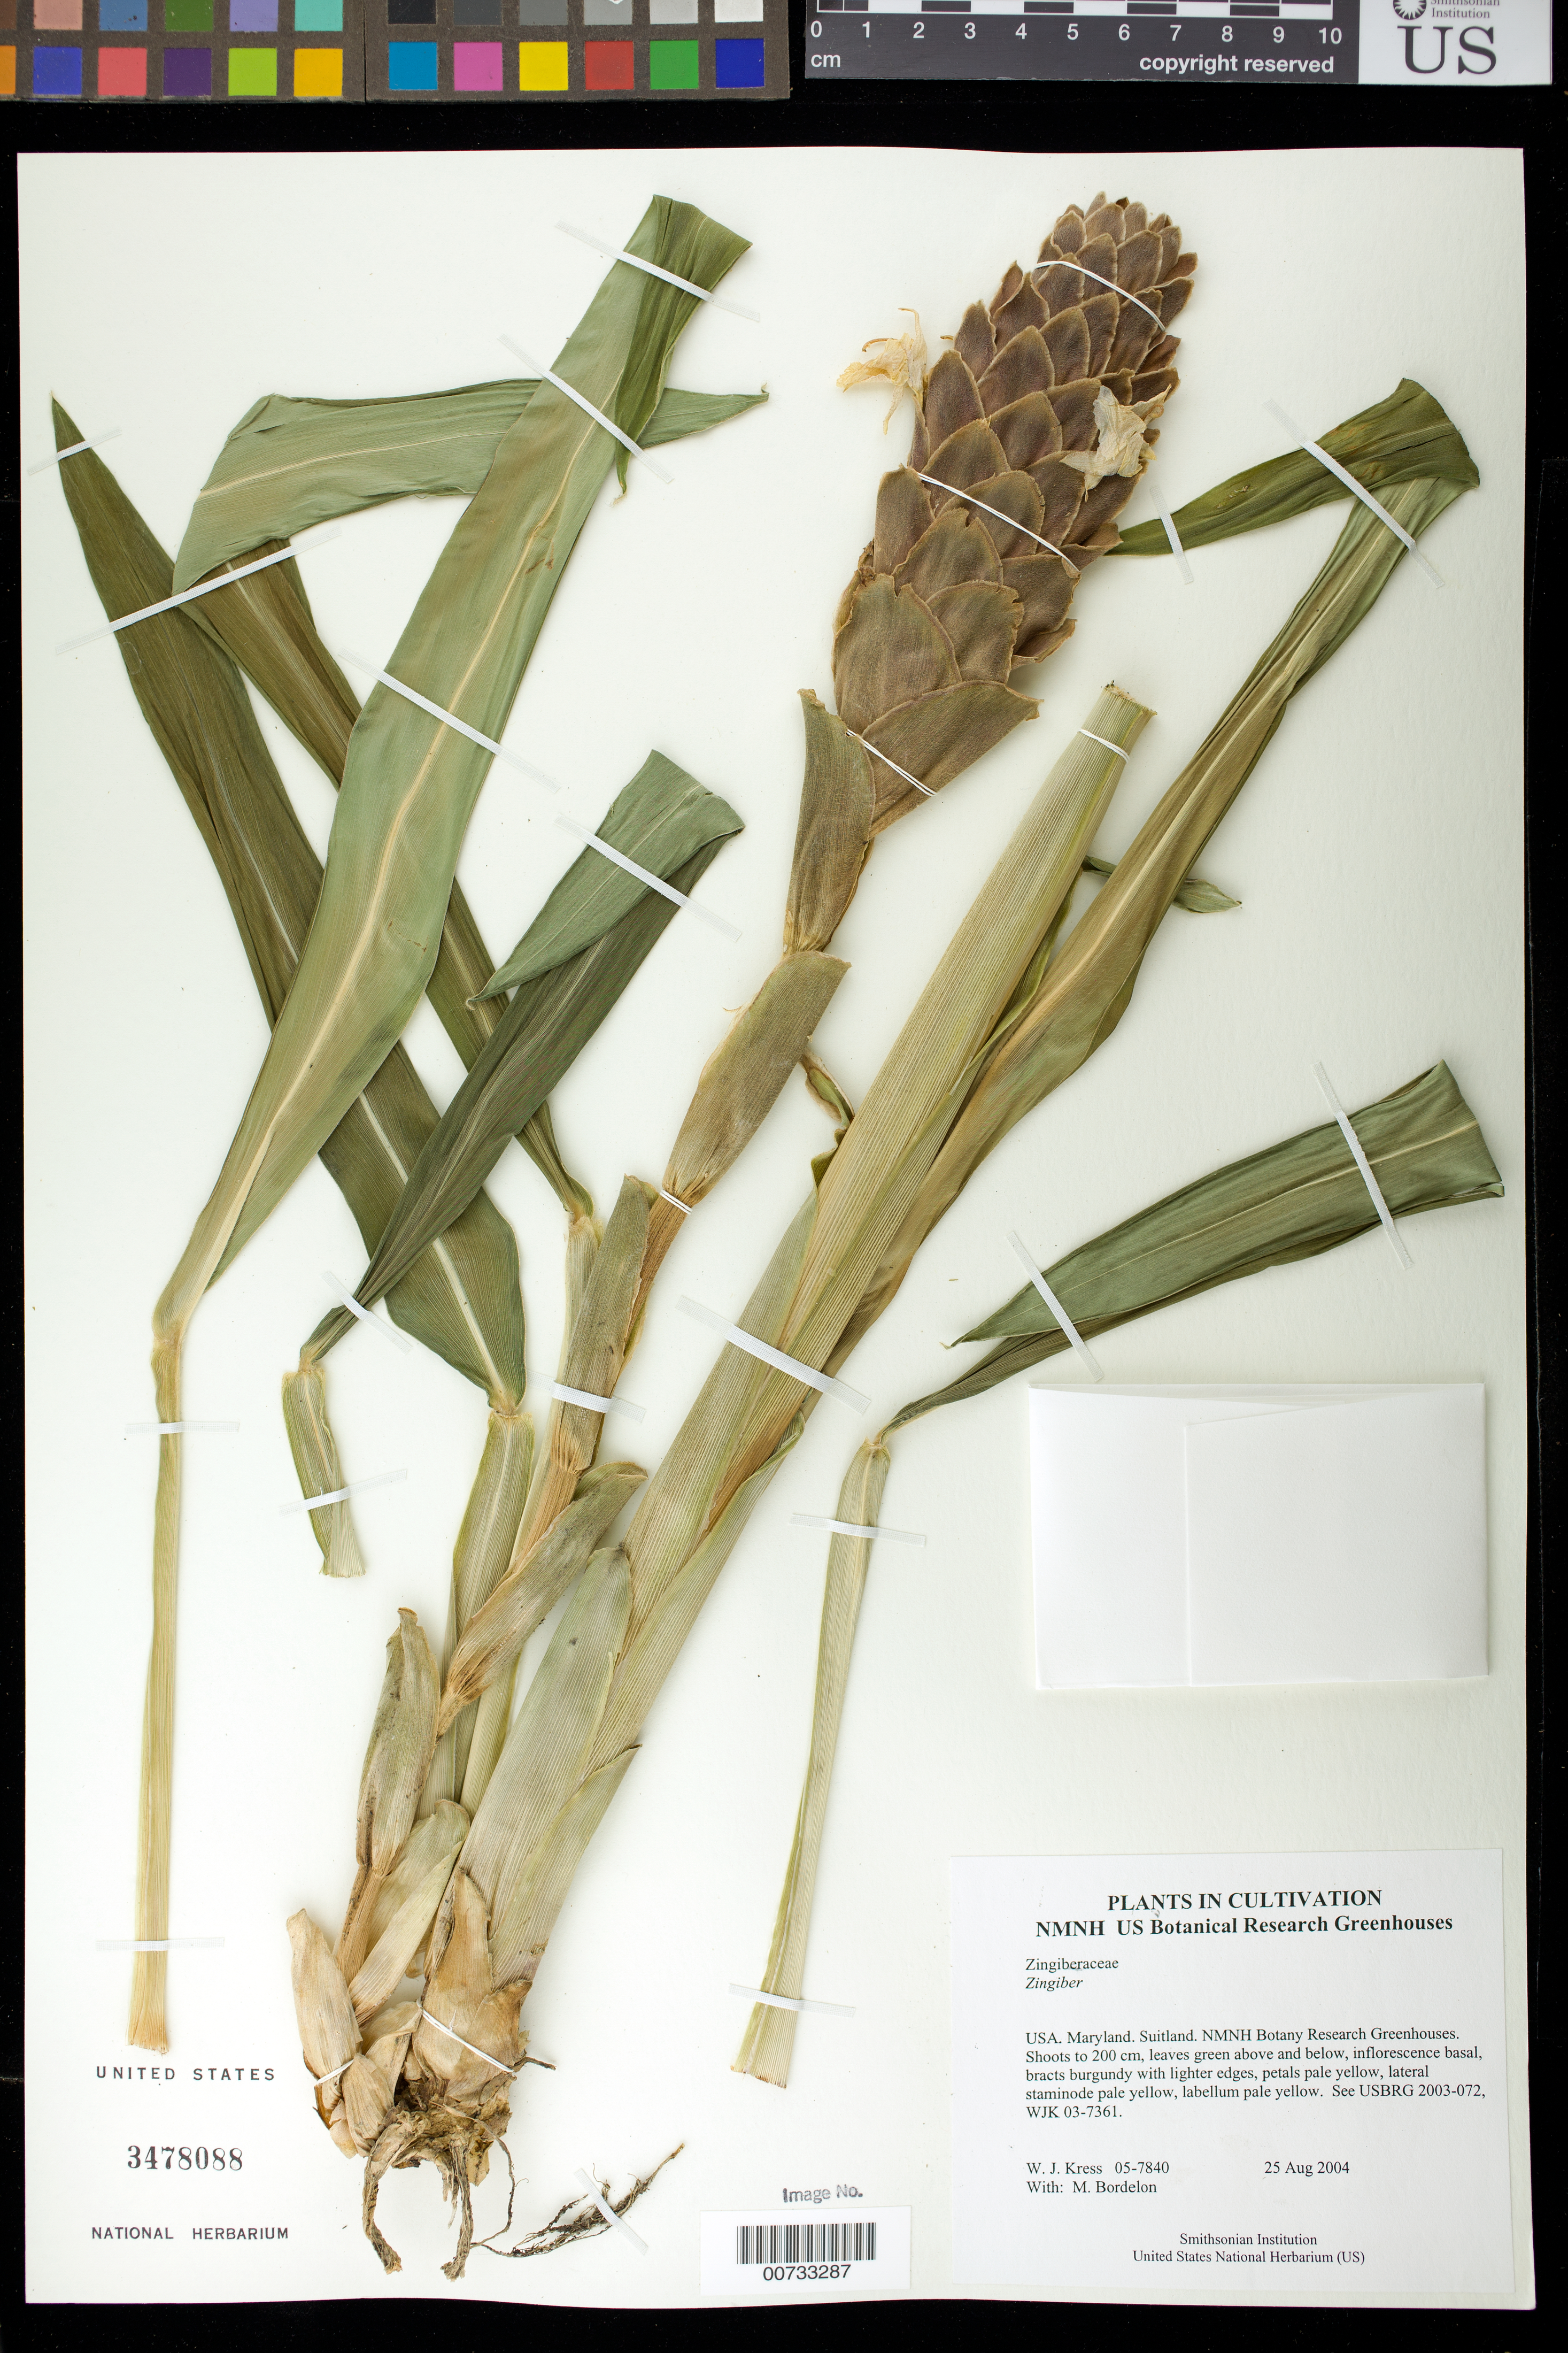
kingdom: Plantae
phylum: Tracheophyta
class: Liliopsida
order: Zingiberales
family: Zingiberaceae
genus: Zingiber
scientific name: Zingiber sp.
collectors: W. J. Kress & M. Bordelon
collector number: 05-7840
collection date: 2004-08-25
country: United States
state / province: Maryland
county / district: Prince George's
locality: NMNH Botany Research Greenhouses. Suitland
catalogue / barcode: US 3478088